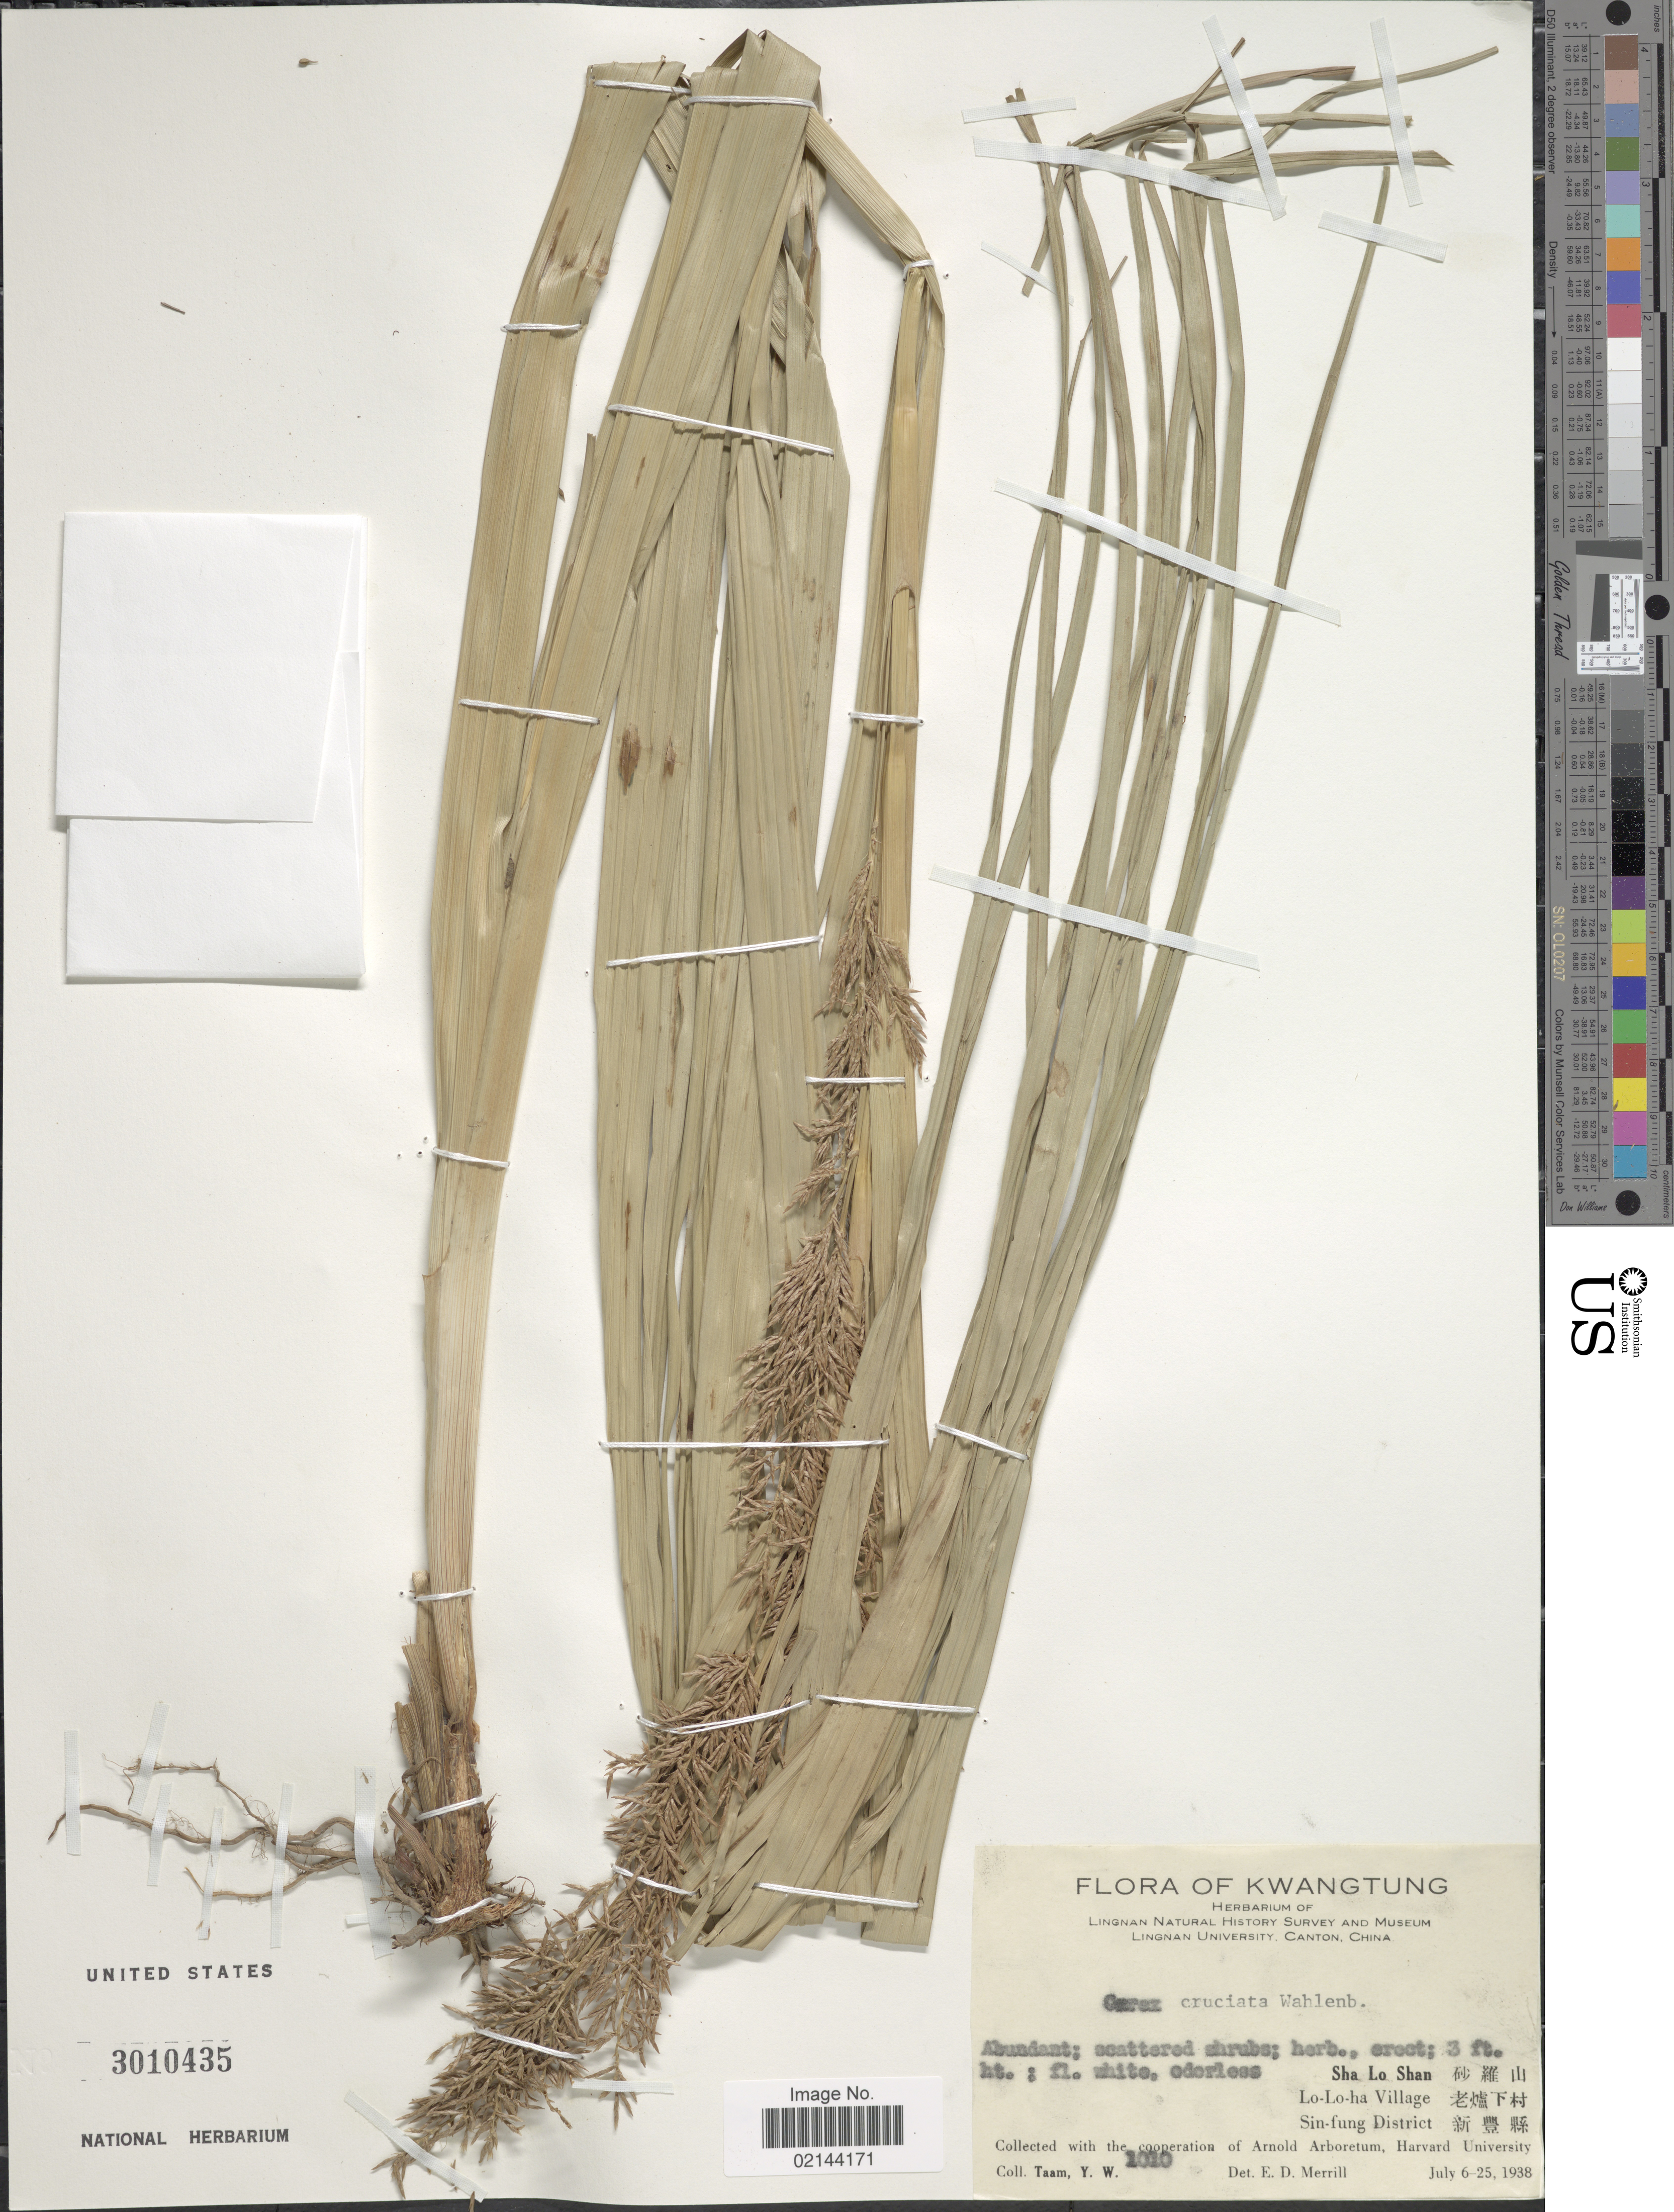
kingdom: Plantae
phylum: Tracheophyta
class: Liliopsida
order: Poales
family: Cyperaceae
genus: Carex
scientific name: Carex cruciata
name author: Wahlenb.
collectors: Y. W. Taam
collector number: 1010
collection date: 1938-07-06/1938-07-25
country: China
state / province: Guangdong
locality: Kwangtung, Sha Lo Shan, Lo-Lo-ha Village, Sin-fung District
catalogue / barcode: US 3010435